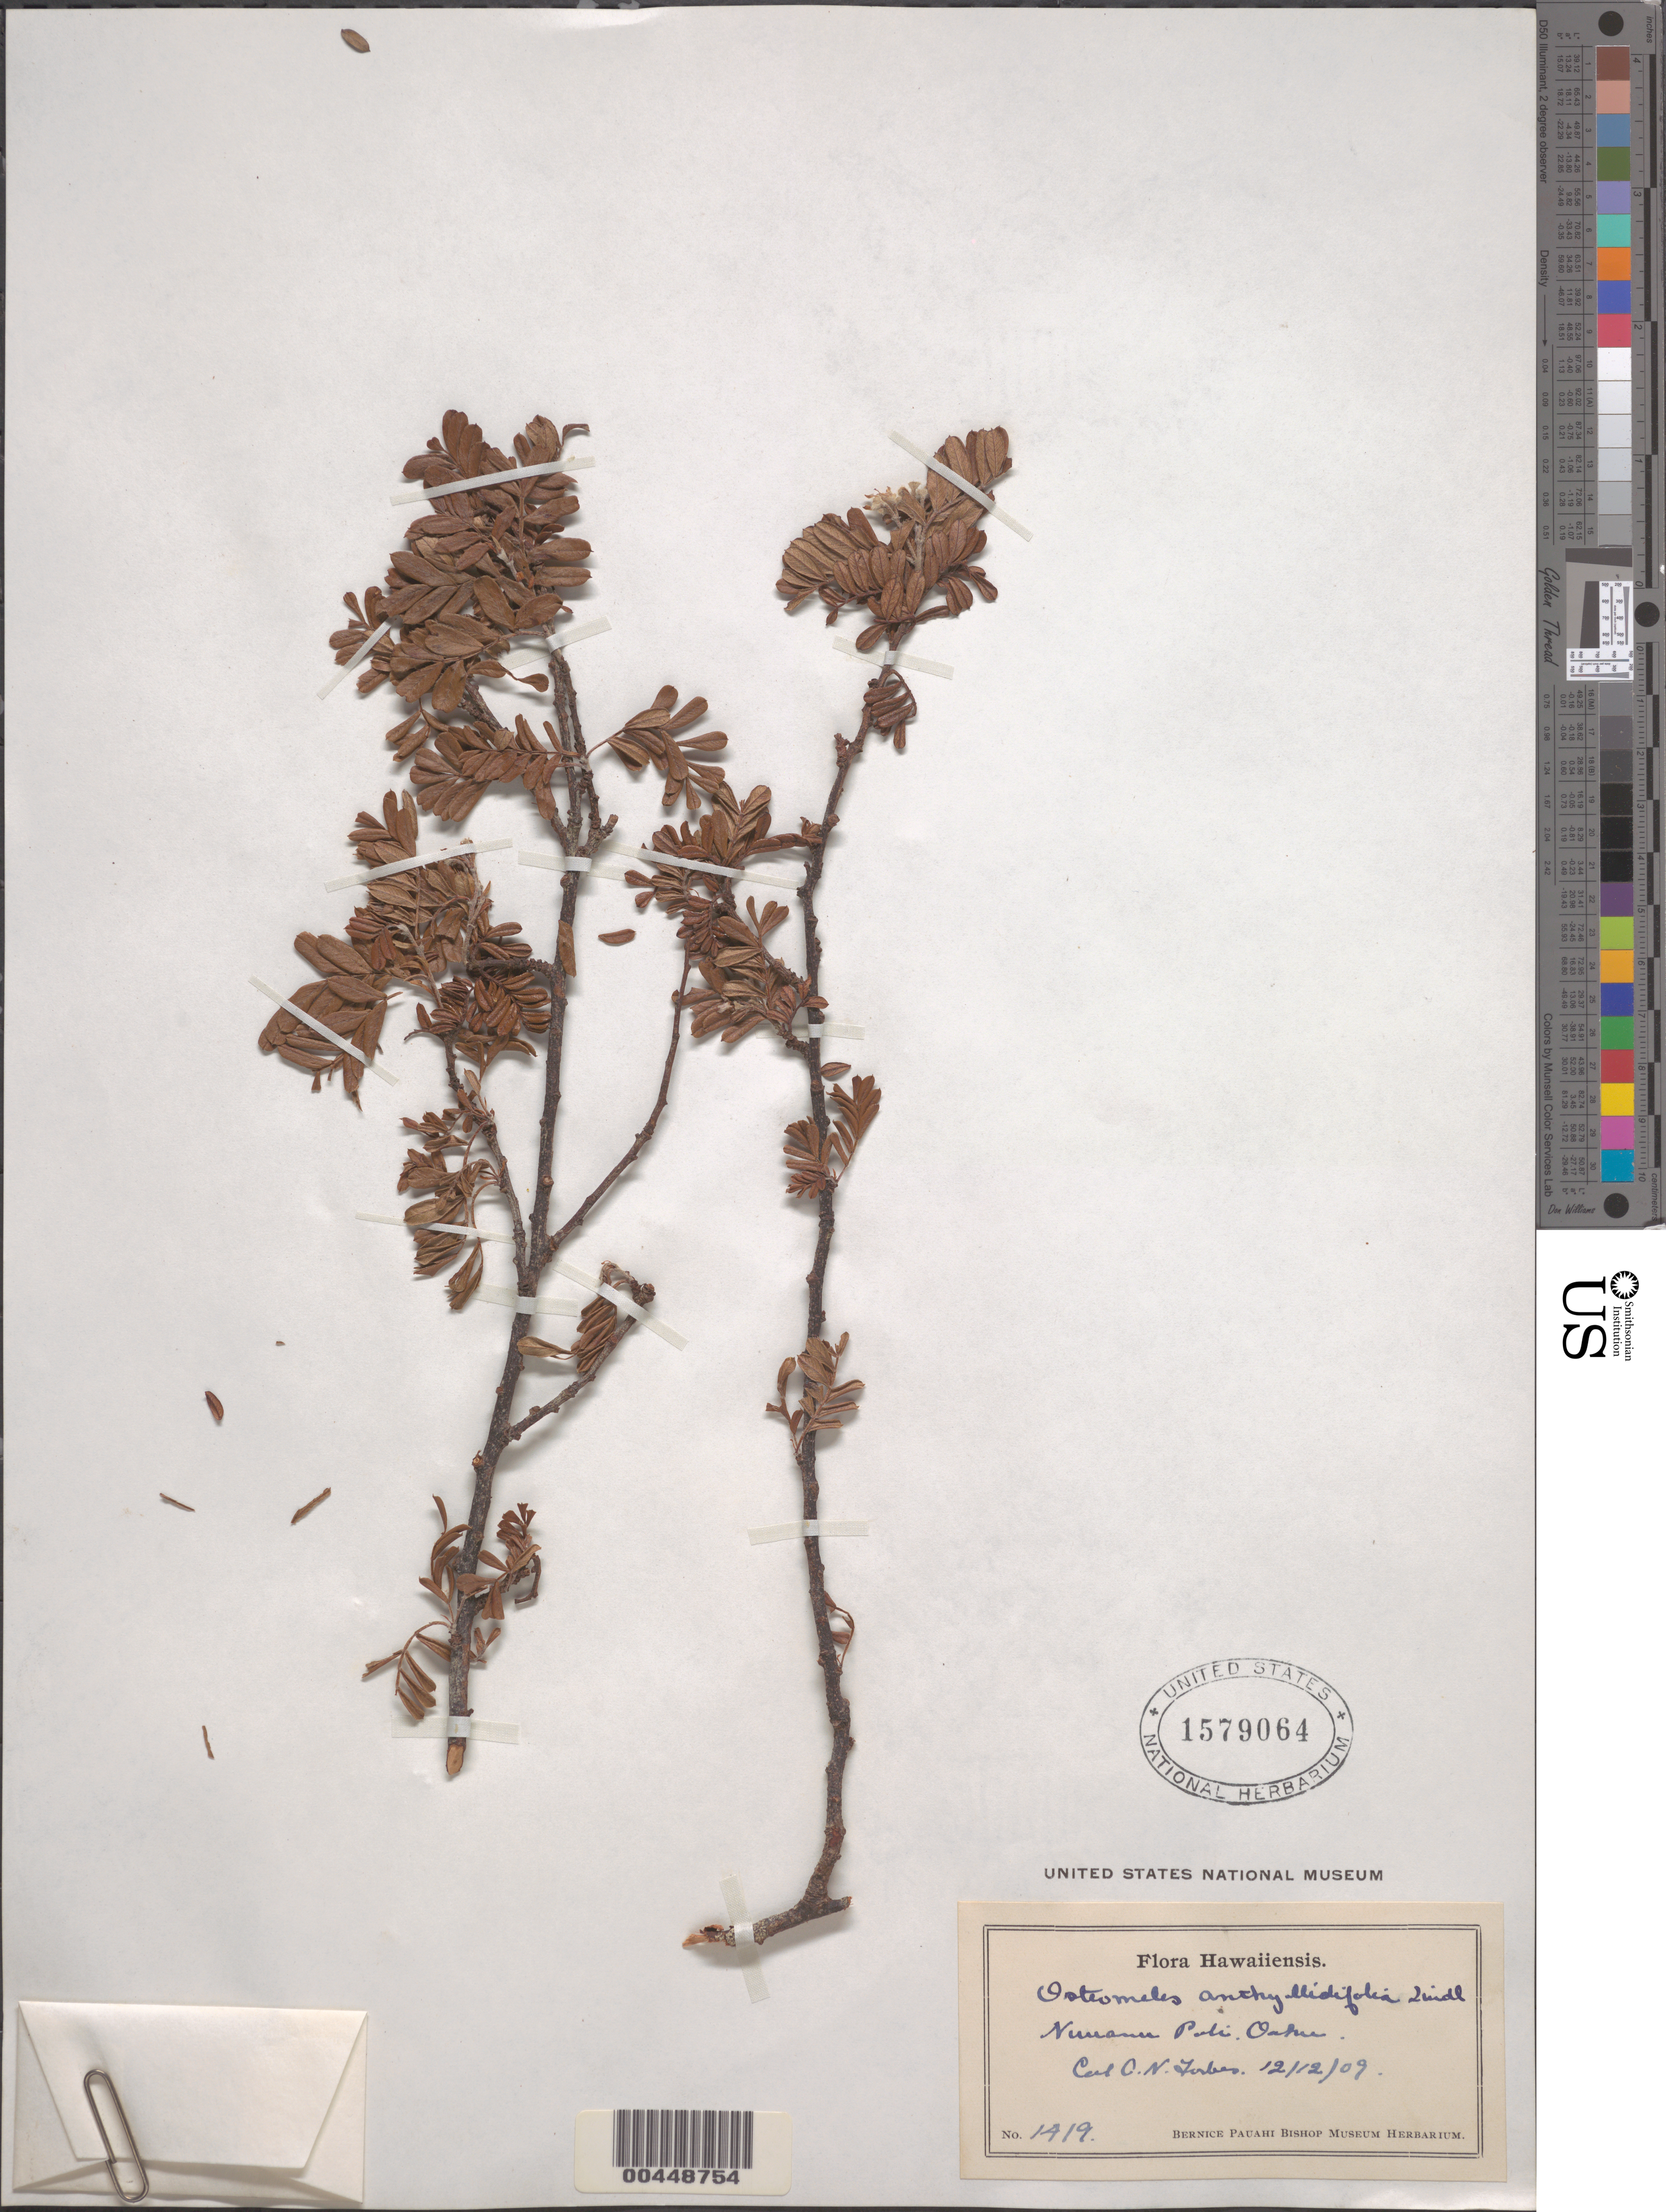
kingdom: Plantae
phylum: Tracheophyta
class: Magnoliopsida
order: Rosales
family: Rosaceae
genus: Osteomeles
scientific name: Osteomeles anthyllidifolia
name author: (Small) Lindl.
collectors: C. N. Forbes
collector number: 1419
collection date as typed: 12 Dec 1909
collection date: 1909-12-12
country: United States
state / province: Hawaii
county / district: Honolulu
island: Oahu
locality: Nuuanu Pali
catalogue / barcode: US 1579064